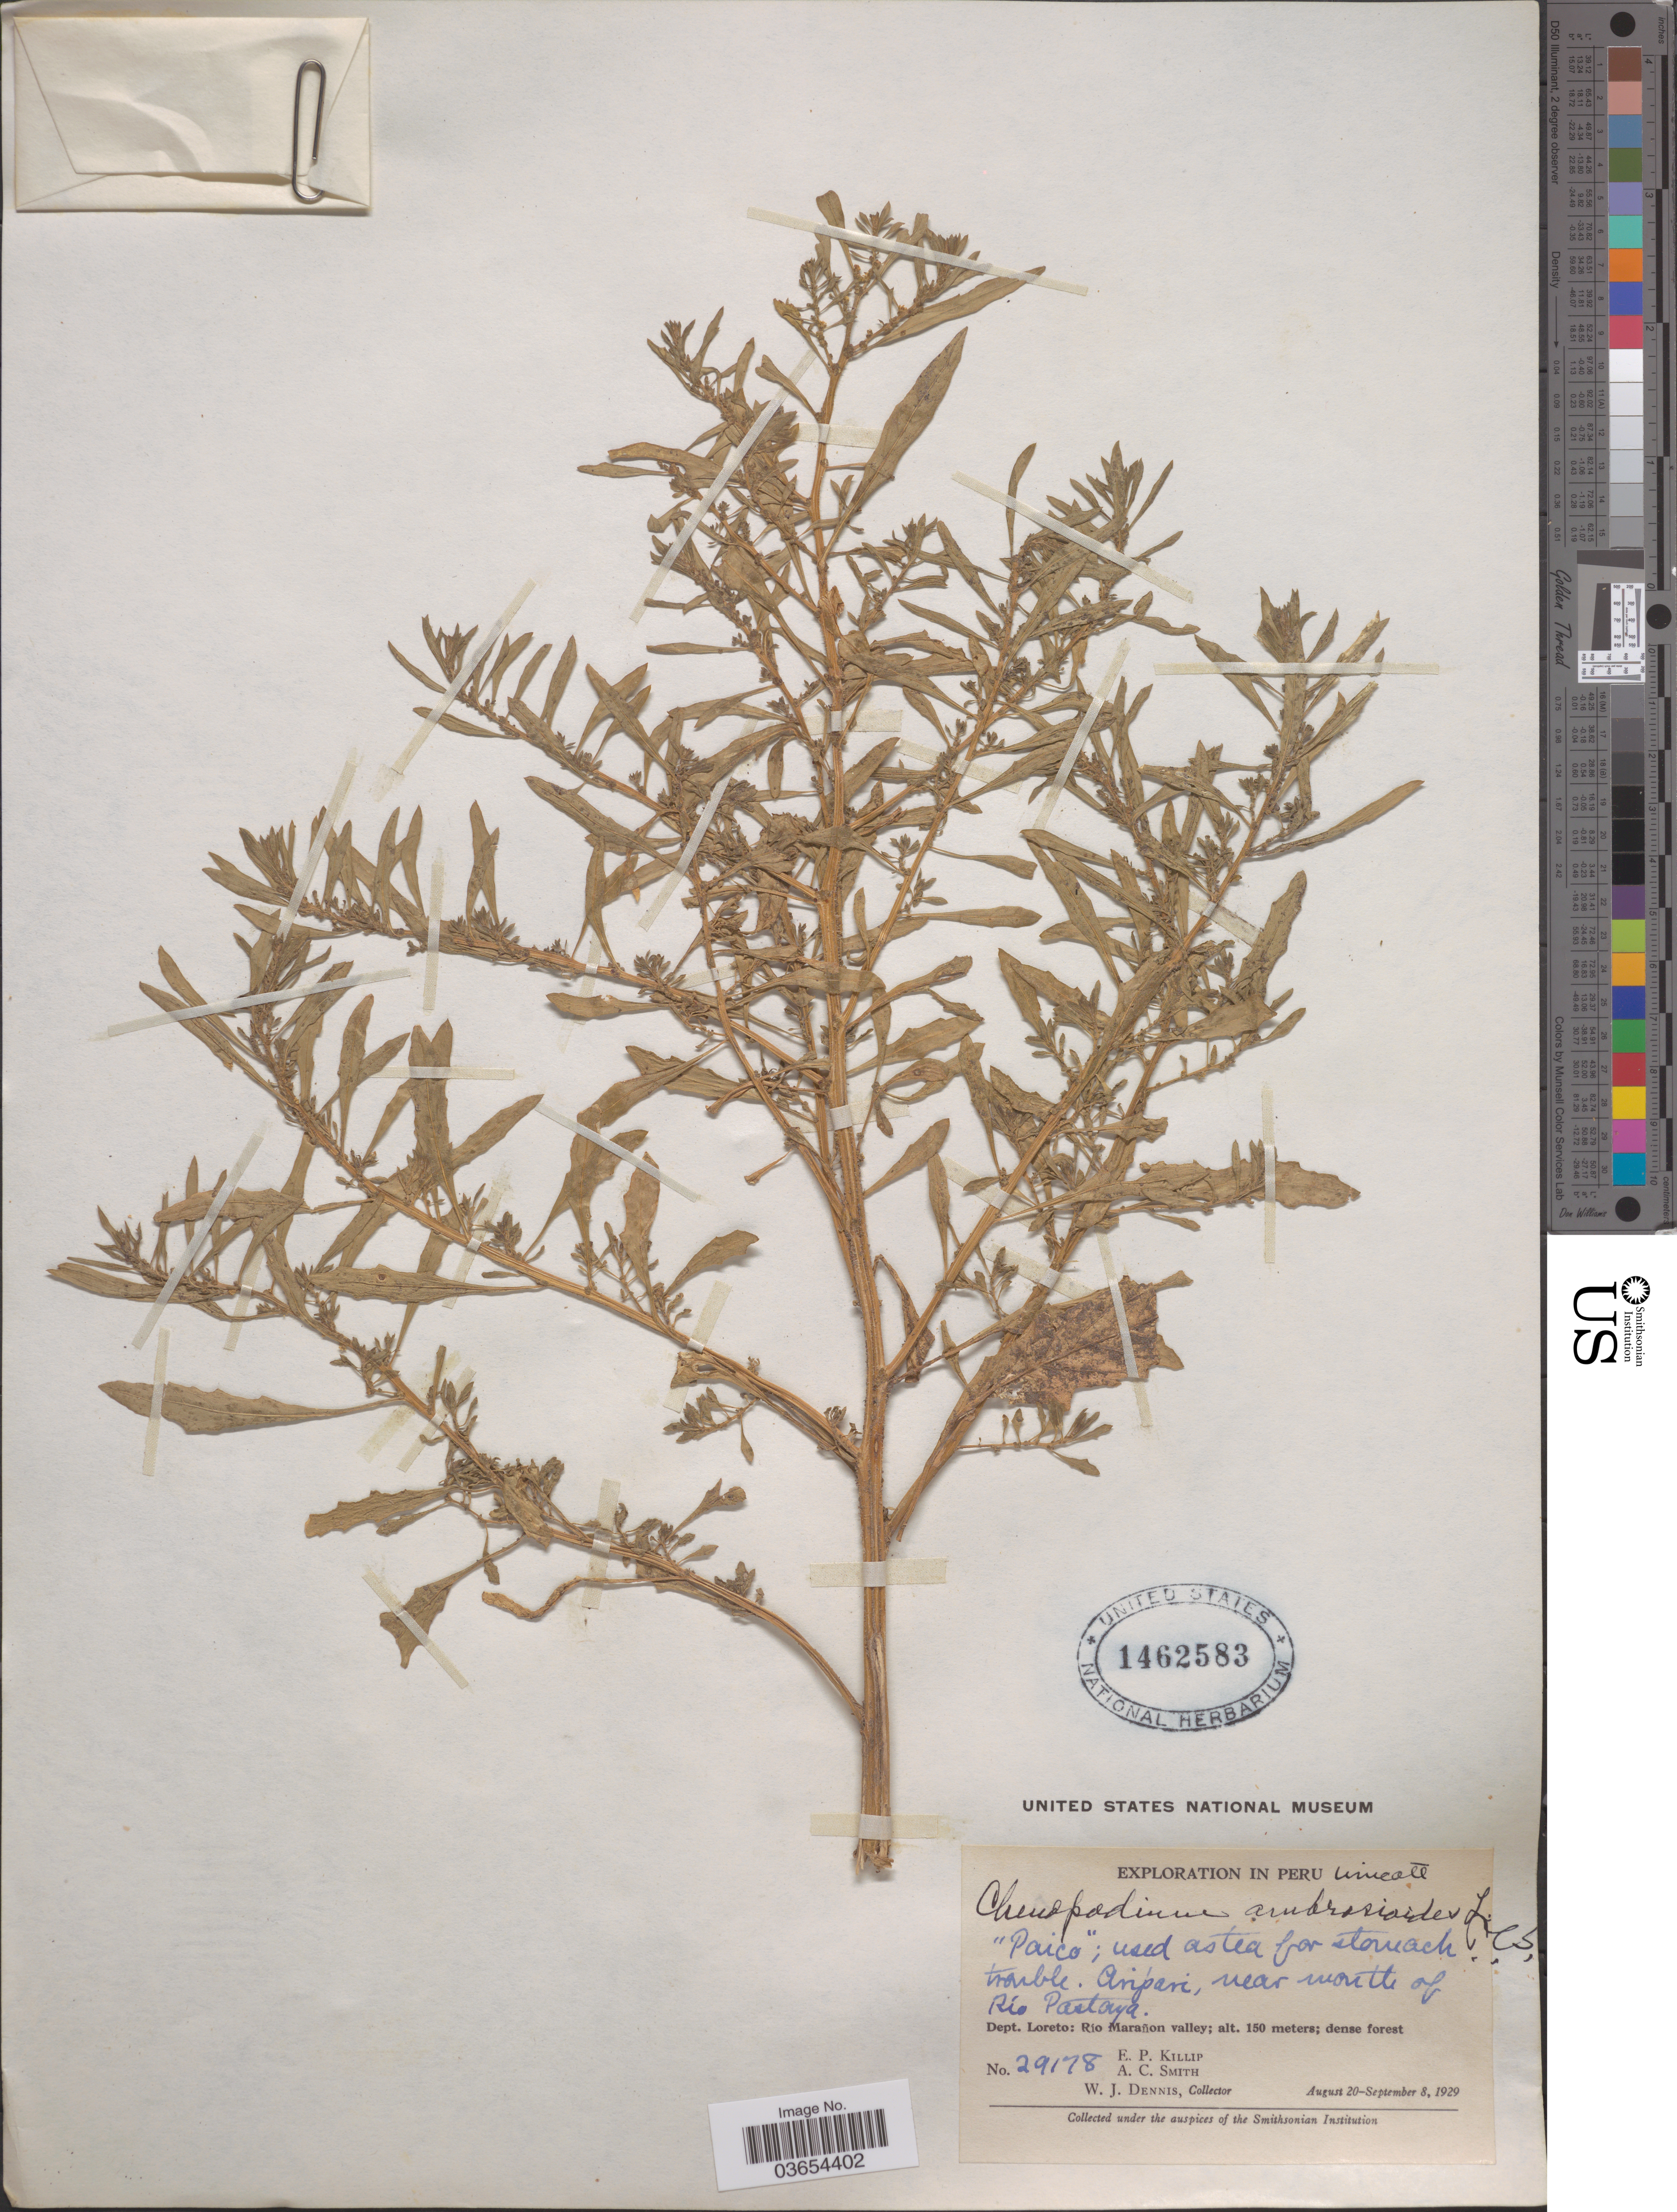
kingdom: Plantae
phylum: Tracheophyta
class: Magnoliopsida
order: Caryophyllales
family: Amaranthaceae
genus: Chenopodium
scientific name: Chenopodium ambrosioides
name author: L.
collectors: E. P. Killip, A. C. Smith & W. J. Dennis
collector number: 29178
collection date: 1929-08-20/1929-09-08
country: Peru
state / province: Loreto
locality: Aripari, near mouth of Río Pastaya. Dept. Loreto: Río Marañon valley.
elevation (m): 150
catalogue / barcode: US 1462583